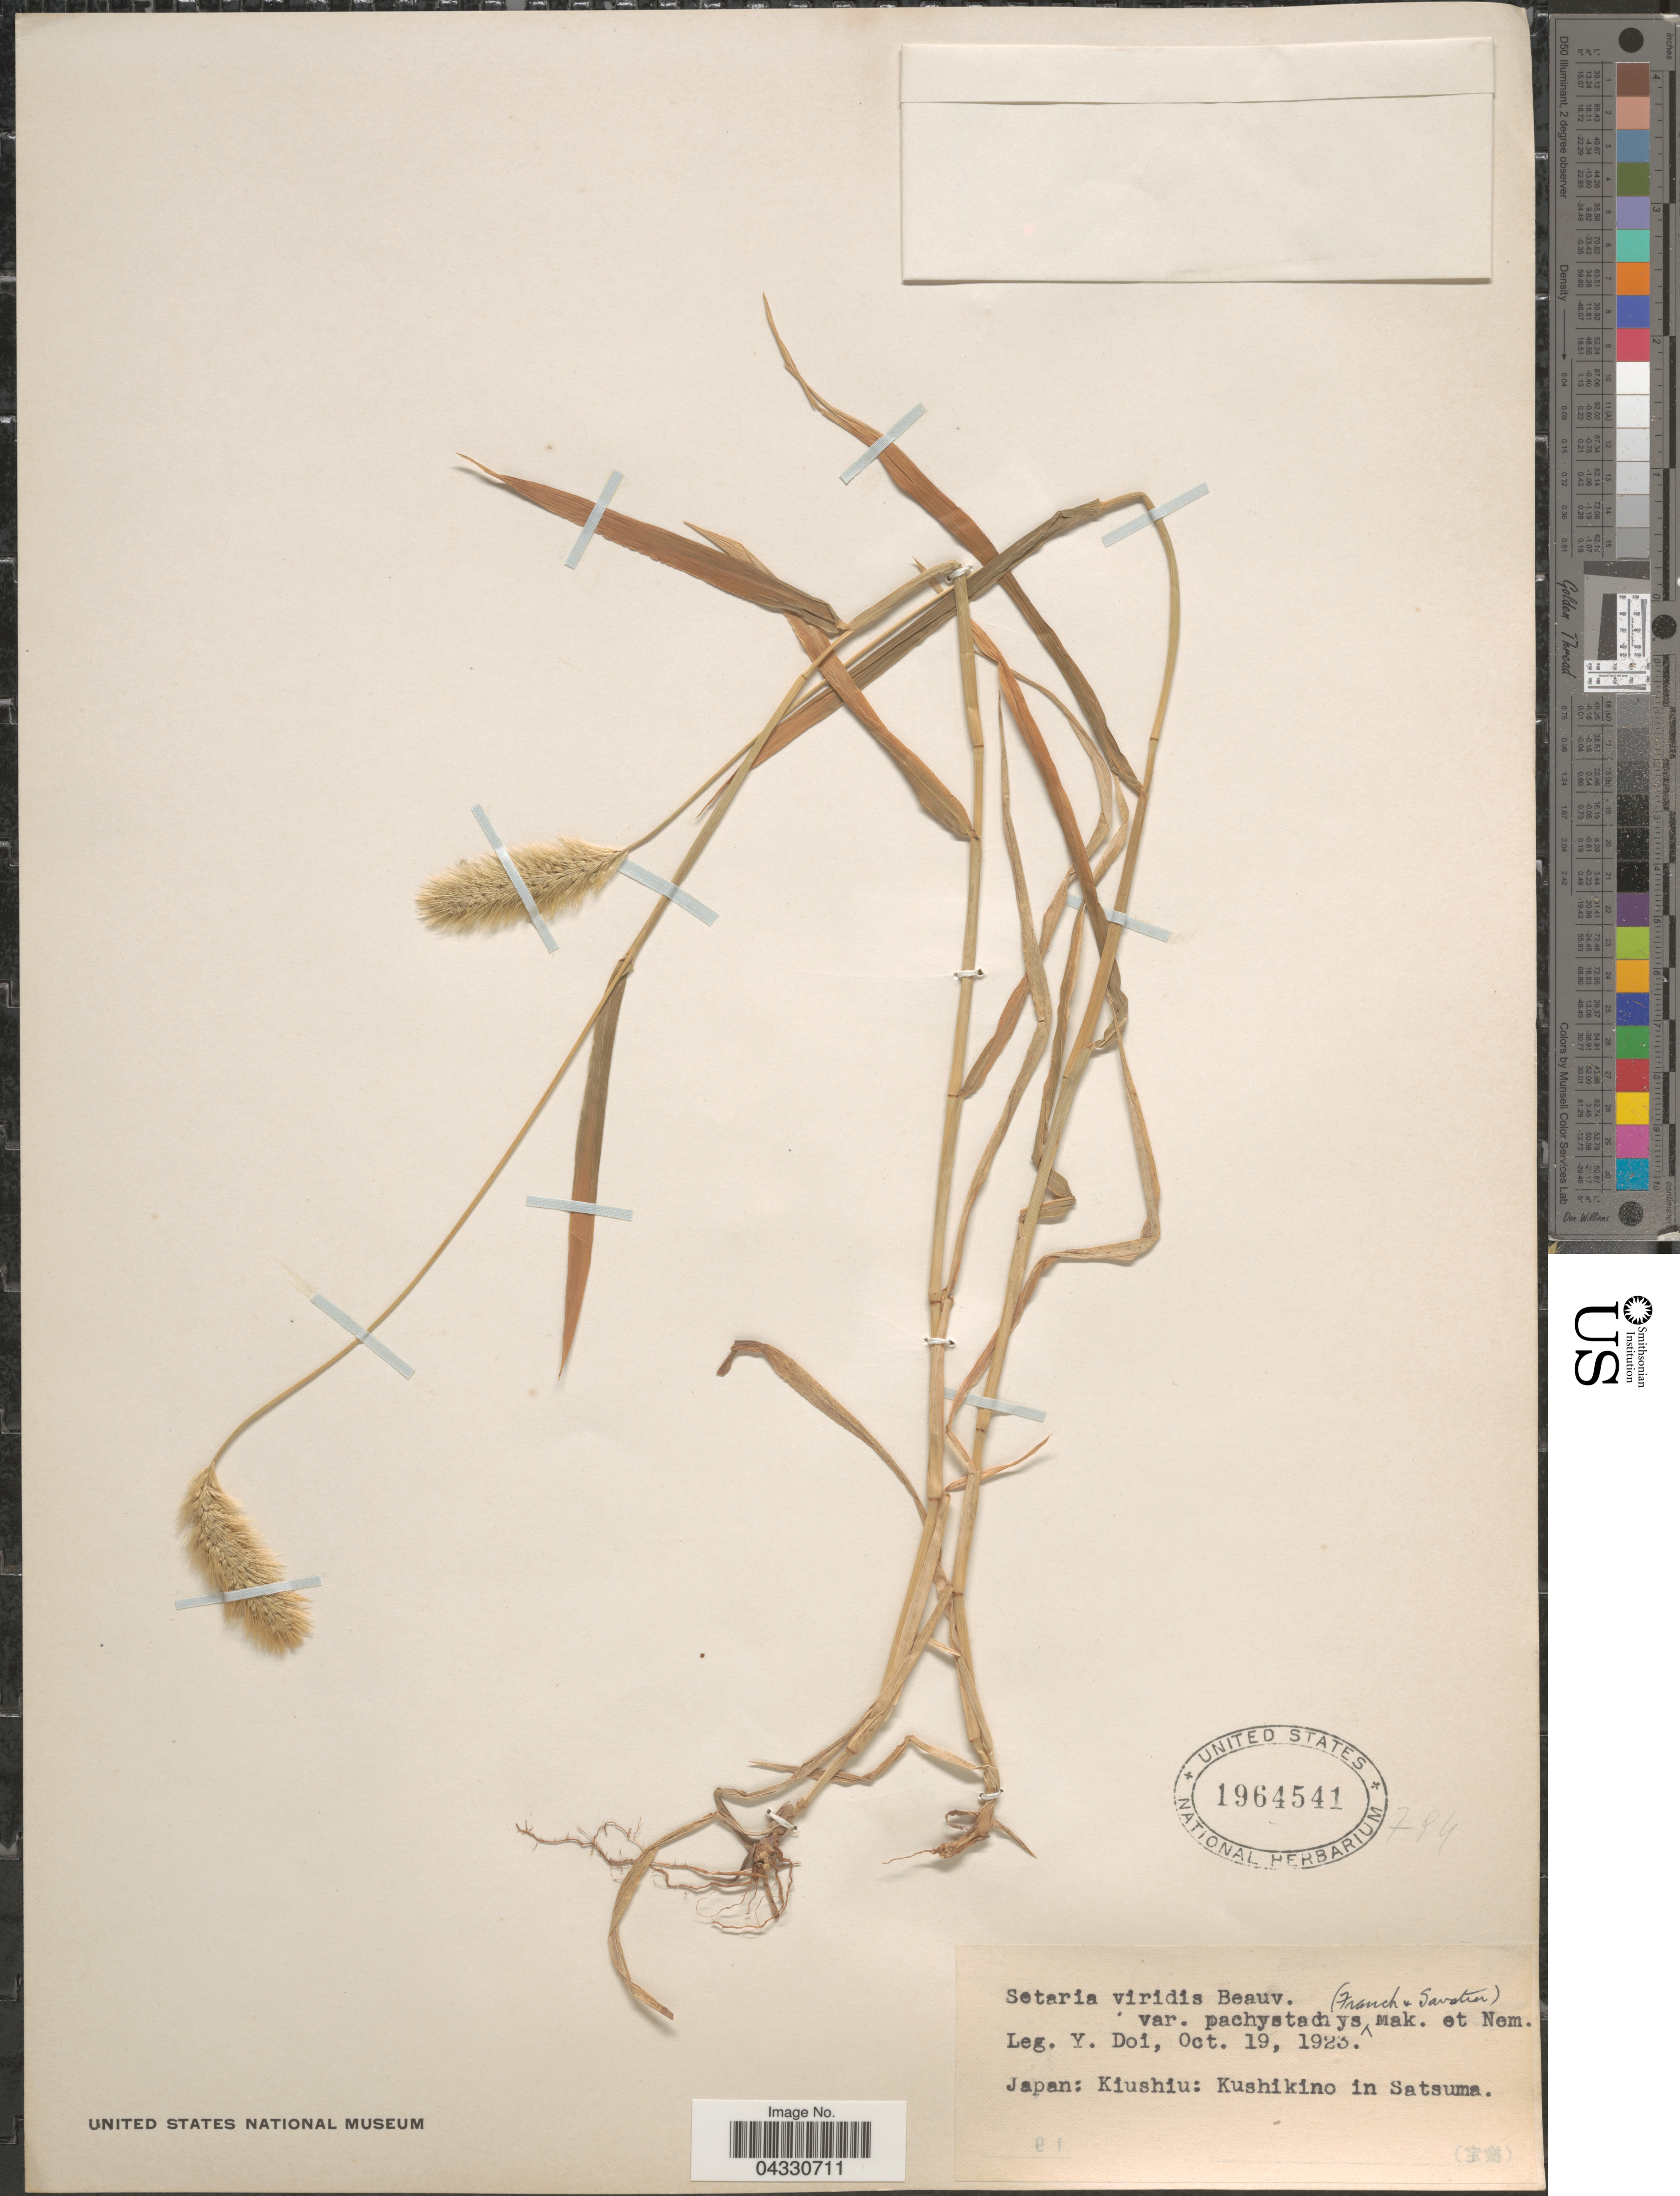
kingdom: Plantae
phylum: Tracheophyta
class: Liliopsida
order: Poales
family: Poaceae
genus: Setaria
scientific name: Setaria viridis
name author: (L.) P. Beauv.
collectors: Y. Doi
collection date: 1923-10-19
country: Japan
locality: Kiushiu: Kushikino in Satsuma.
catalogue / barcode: US 1964541